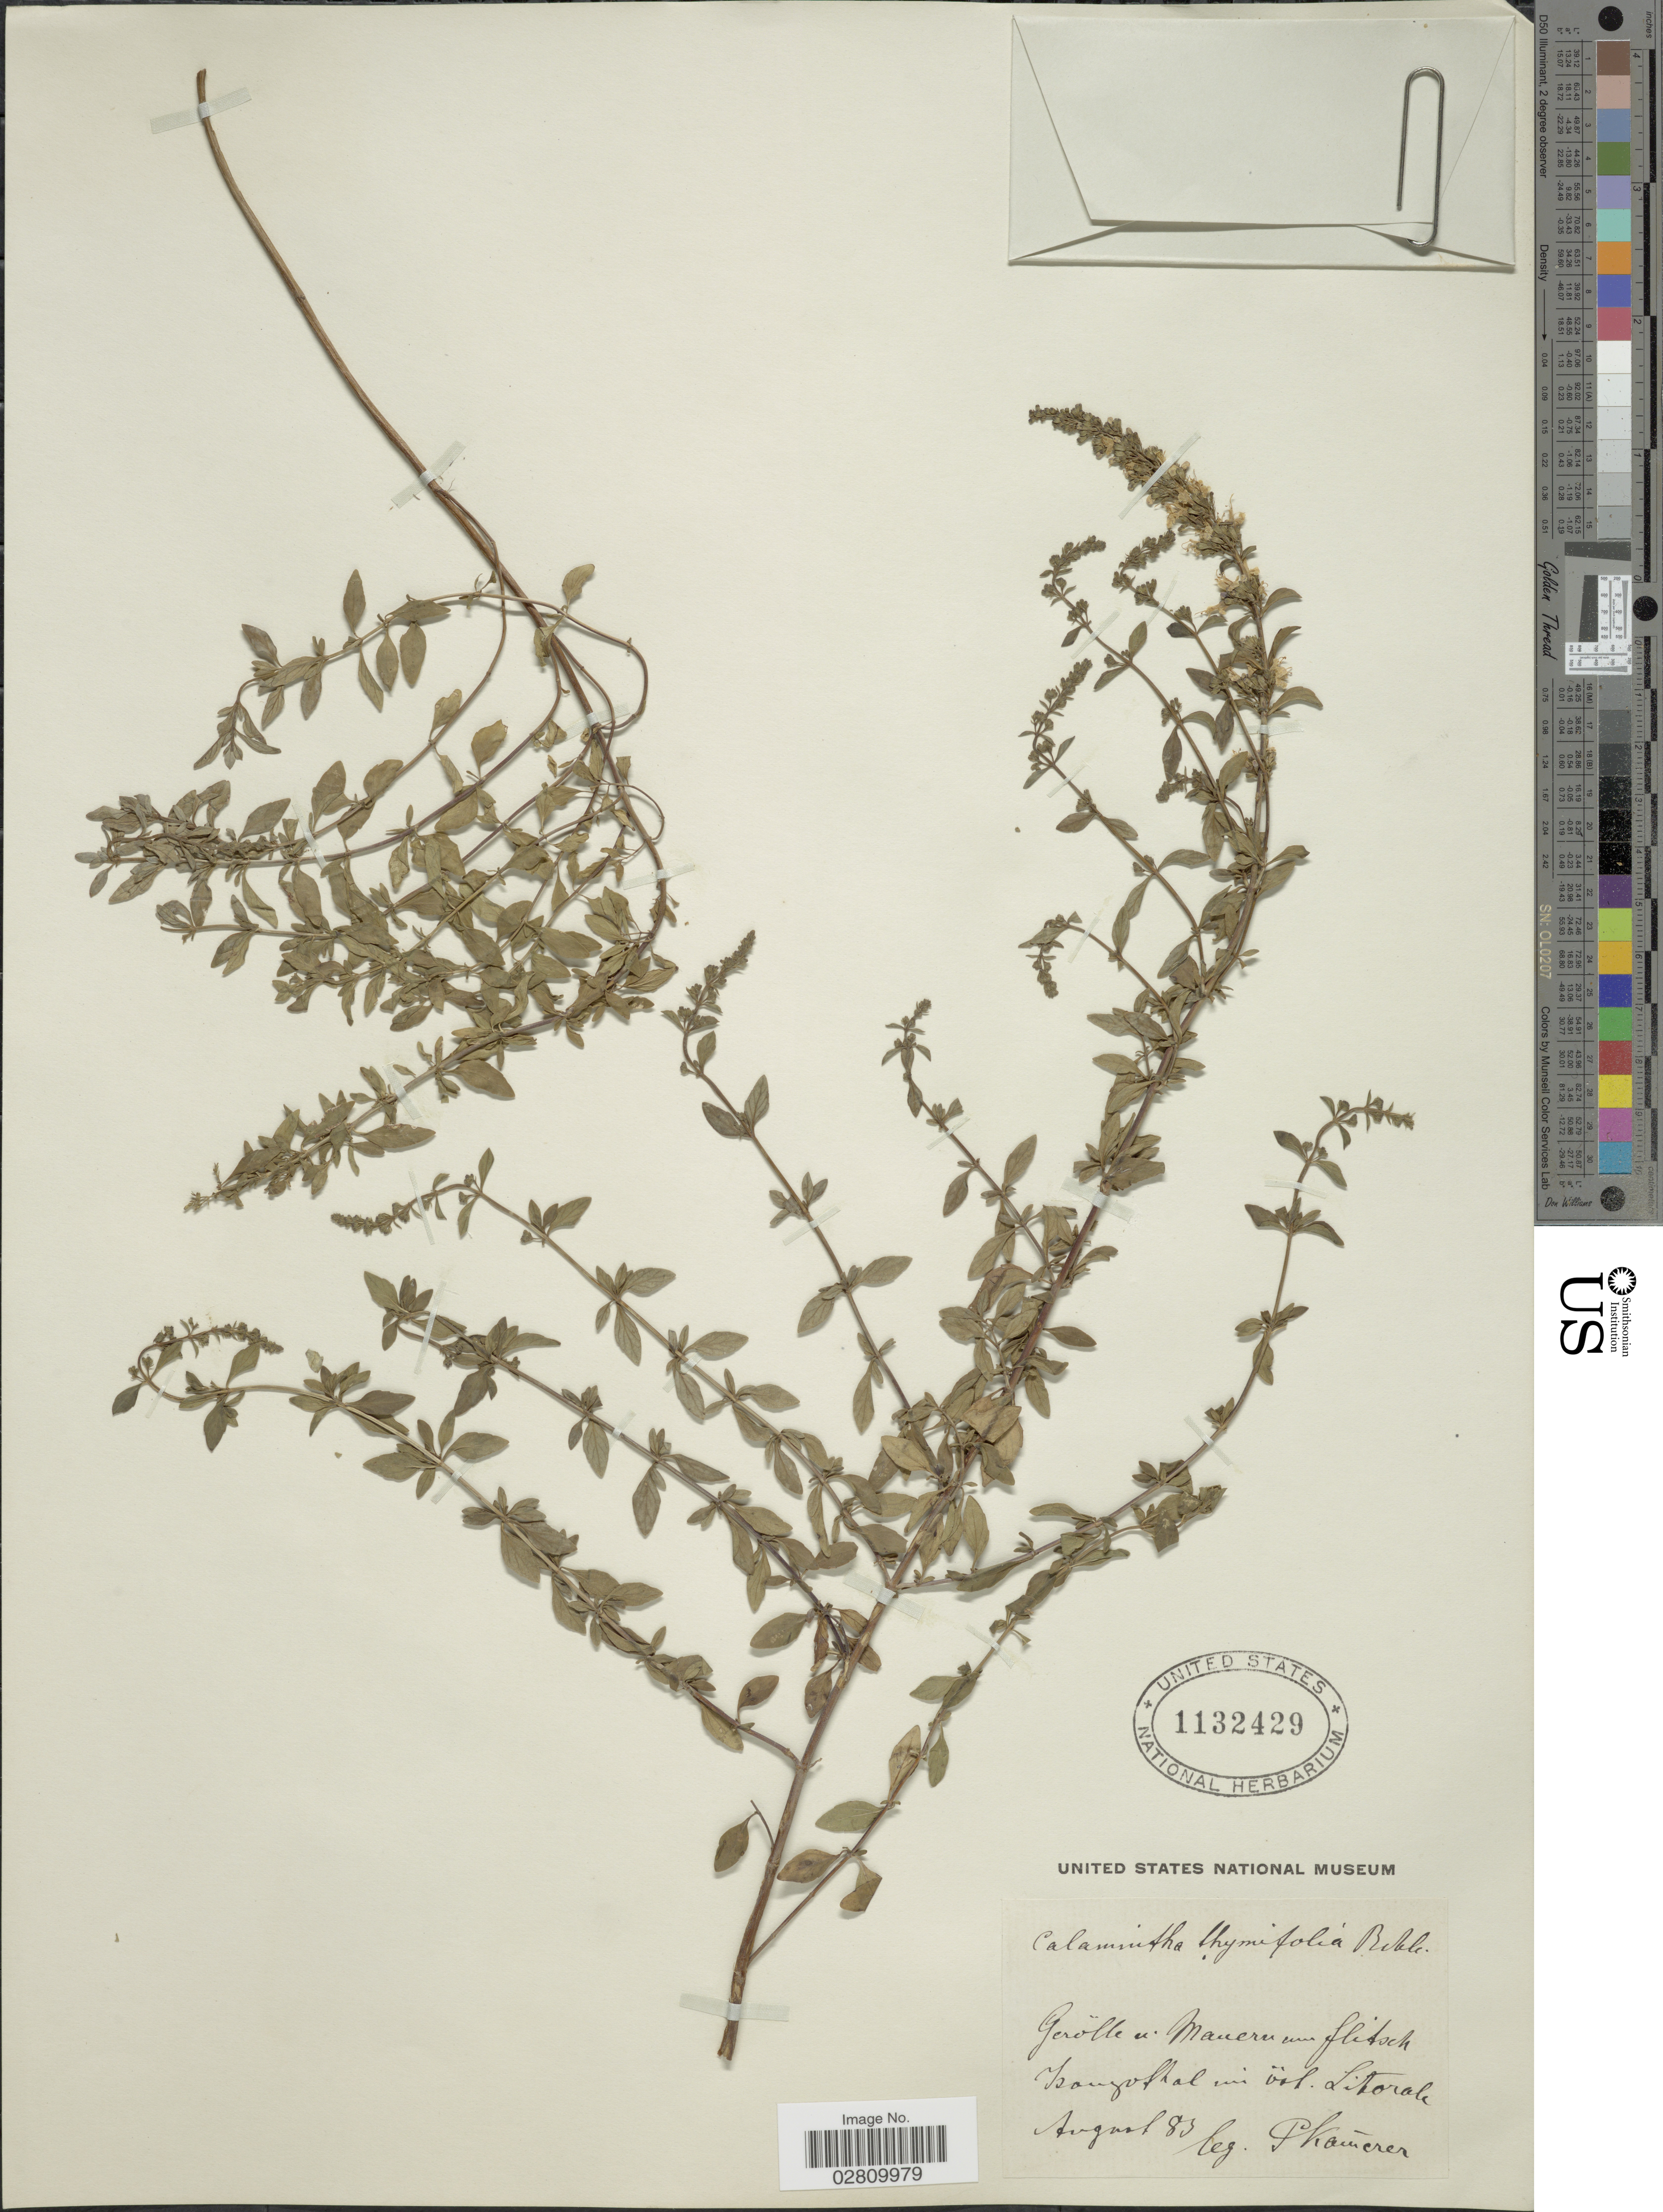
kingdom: Plantae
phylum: Tracheophyta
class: Magnoliopsida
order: Lamiales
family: Lamiaceae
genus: Calamintha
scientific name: Calamintha thymifolia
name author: (Scop.) Rchb.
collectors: P. Kammerer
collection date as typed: Transcribed d/m/y: /8/83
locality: Zangothal [interpreted] im völ. Litorale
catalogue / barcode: US 1132429